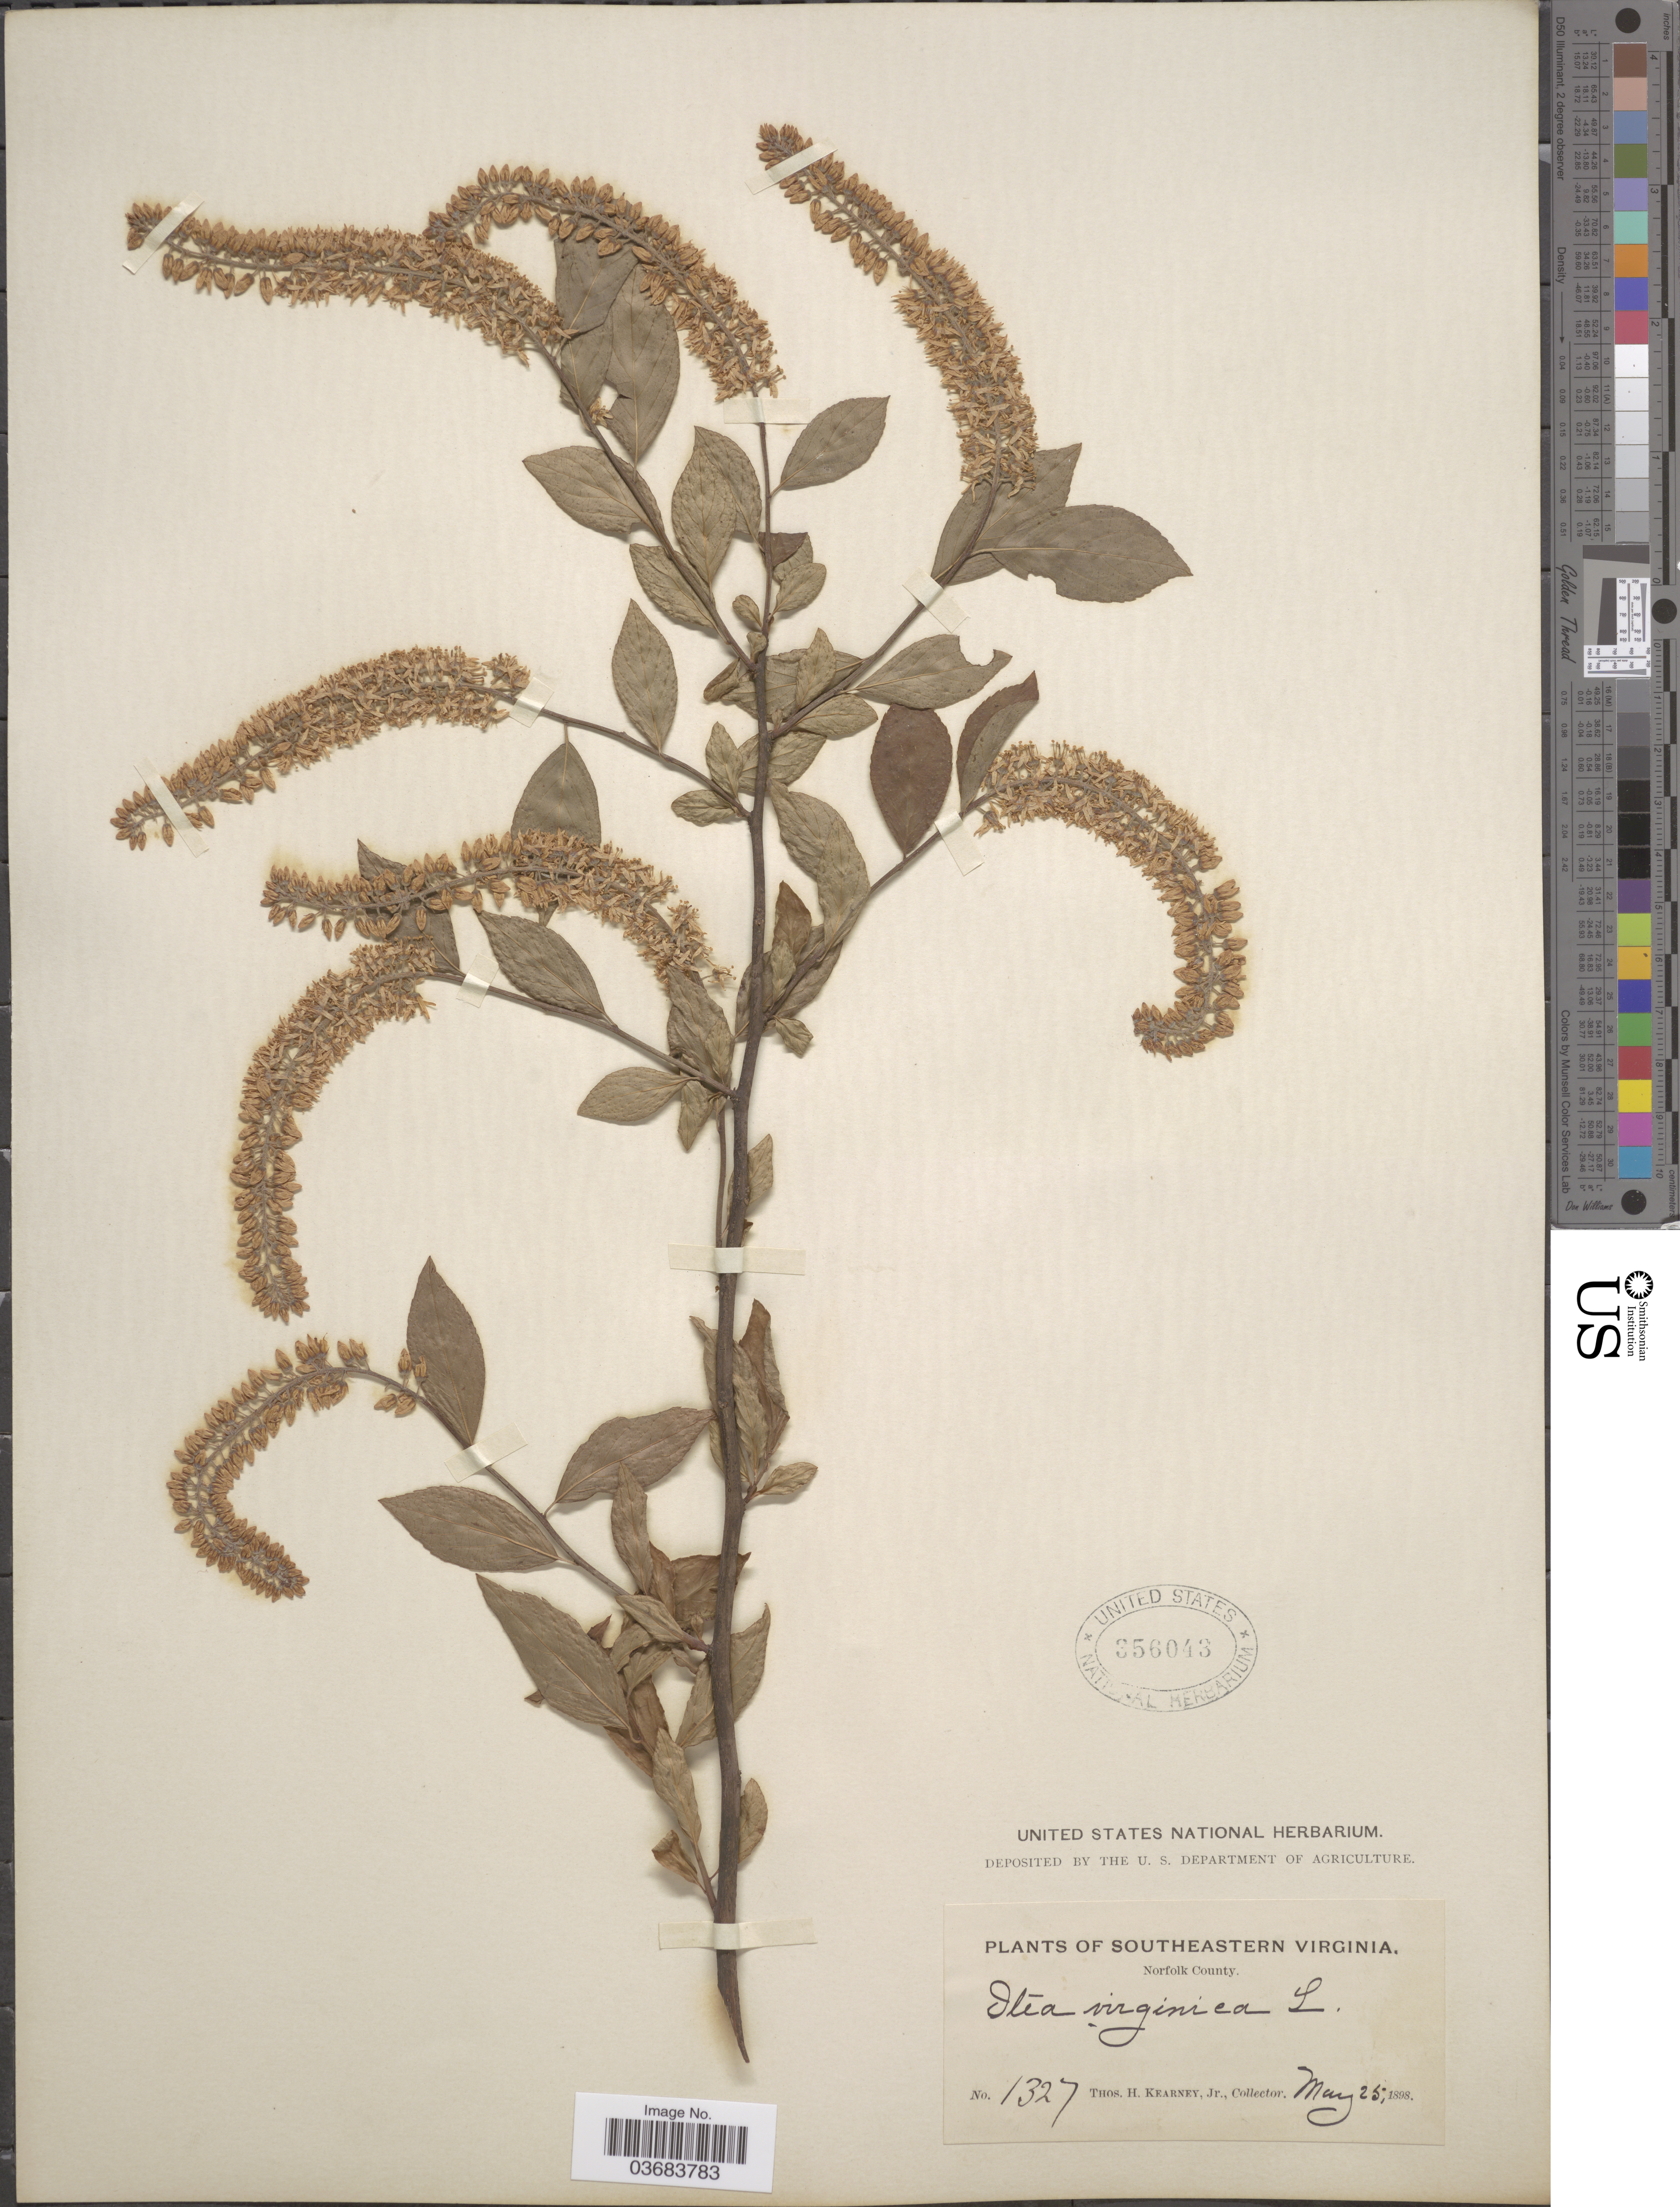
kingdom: Plantae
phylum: Tracheophyta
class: Magnoliopsida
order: Saxifragales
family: Iteaceae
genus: Itea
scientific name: Itea virginica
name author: L.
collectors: T. H. Kearney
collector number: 1327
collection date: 1898-05-25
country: United States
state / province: Virginia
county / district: City of Norfolk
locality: Southeastern Virginia. Norfolk County.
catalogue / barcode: US 356043